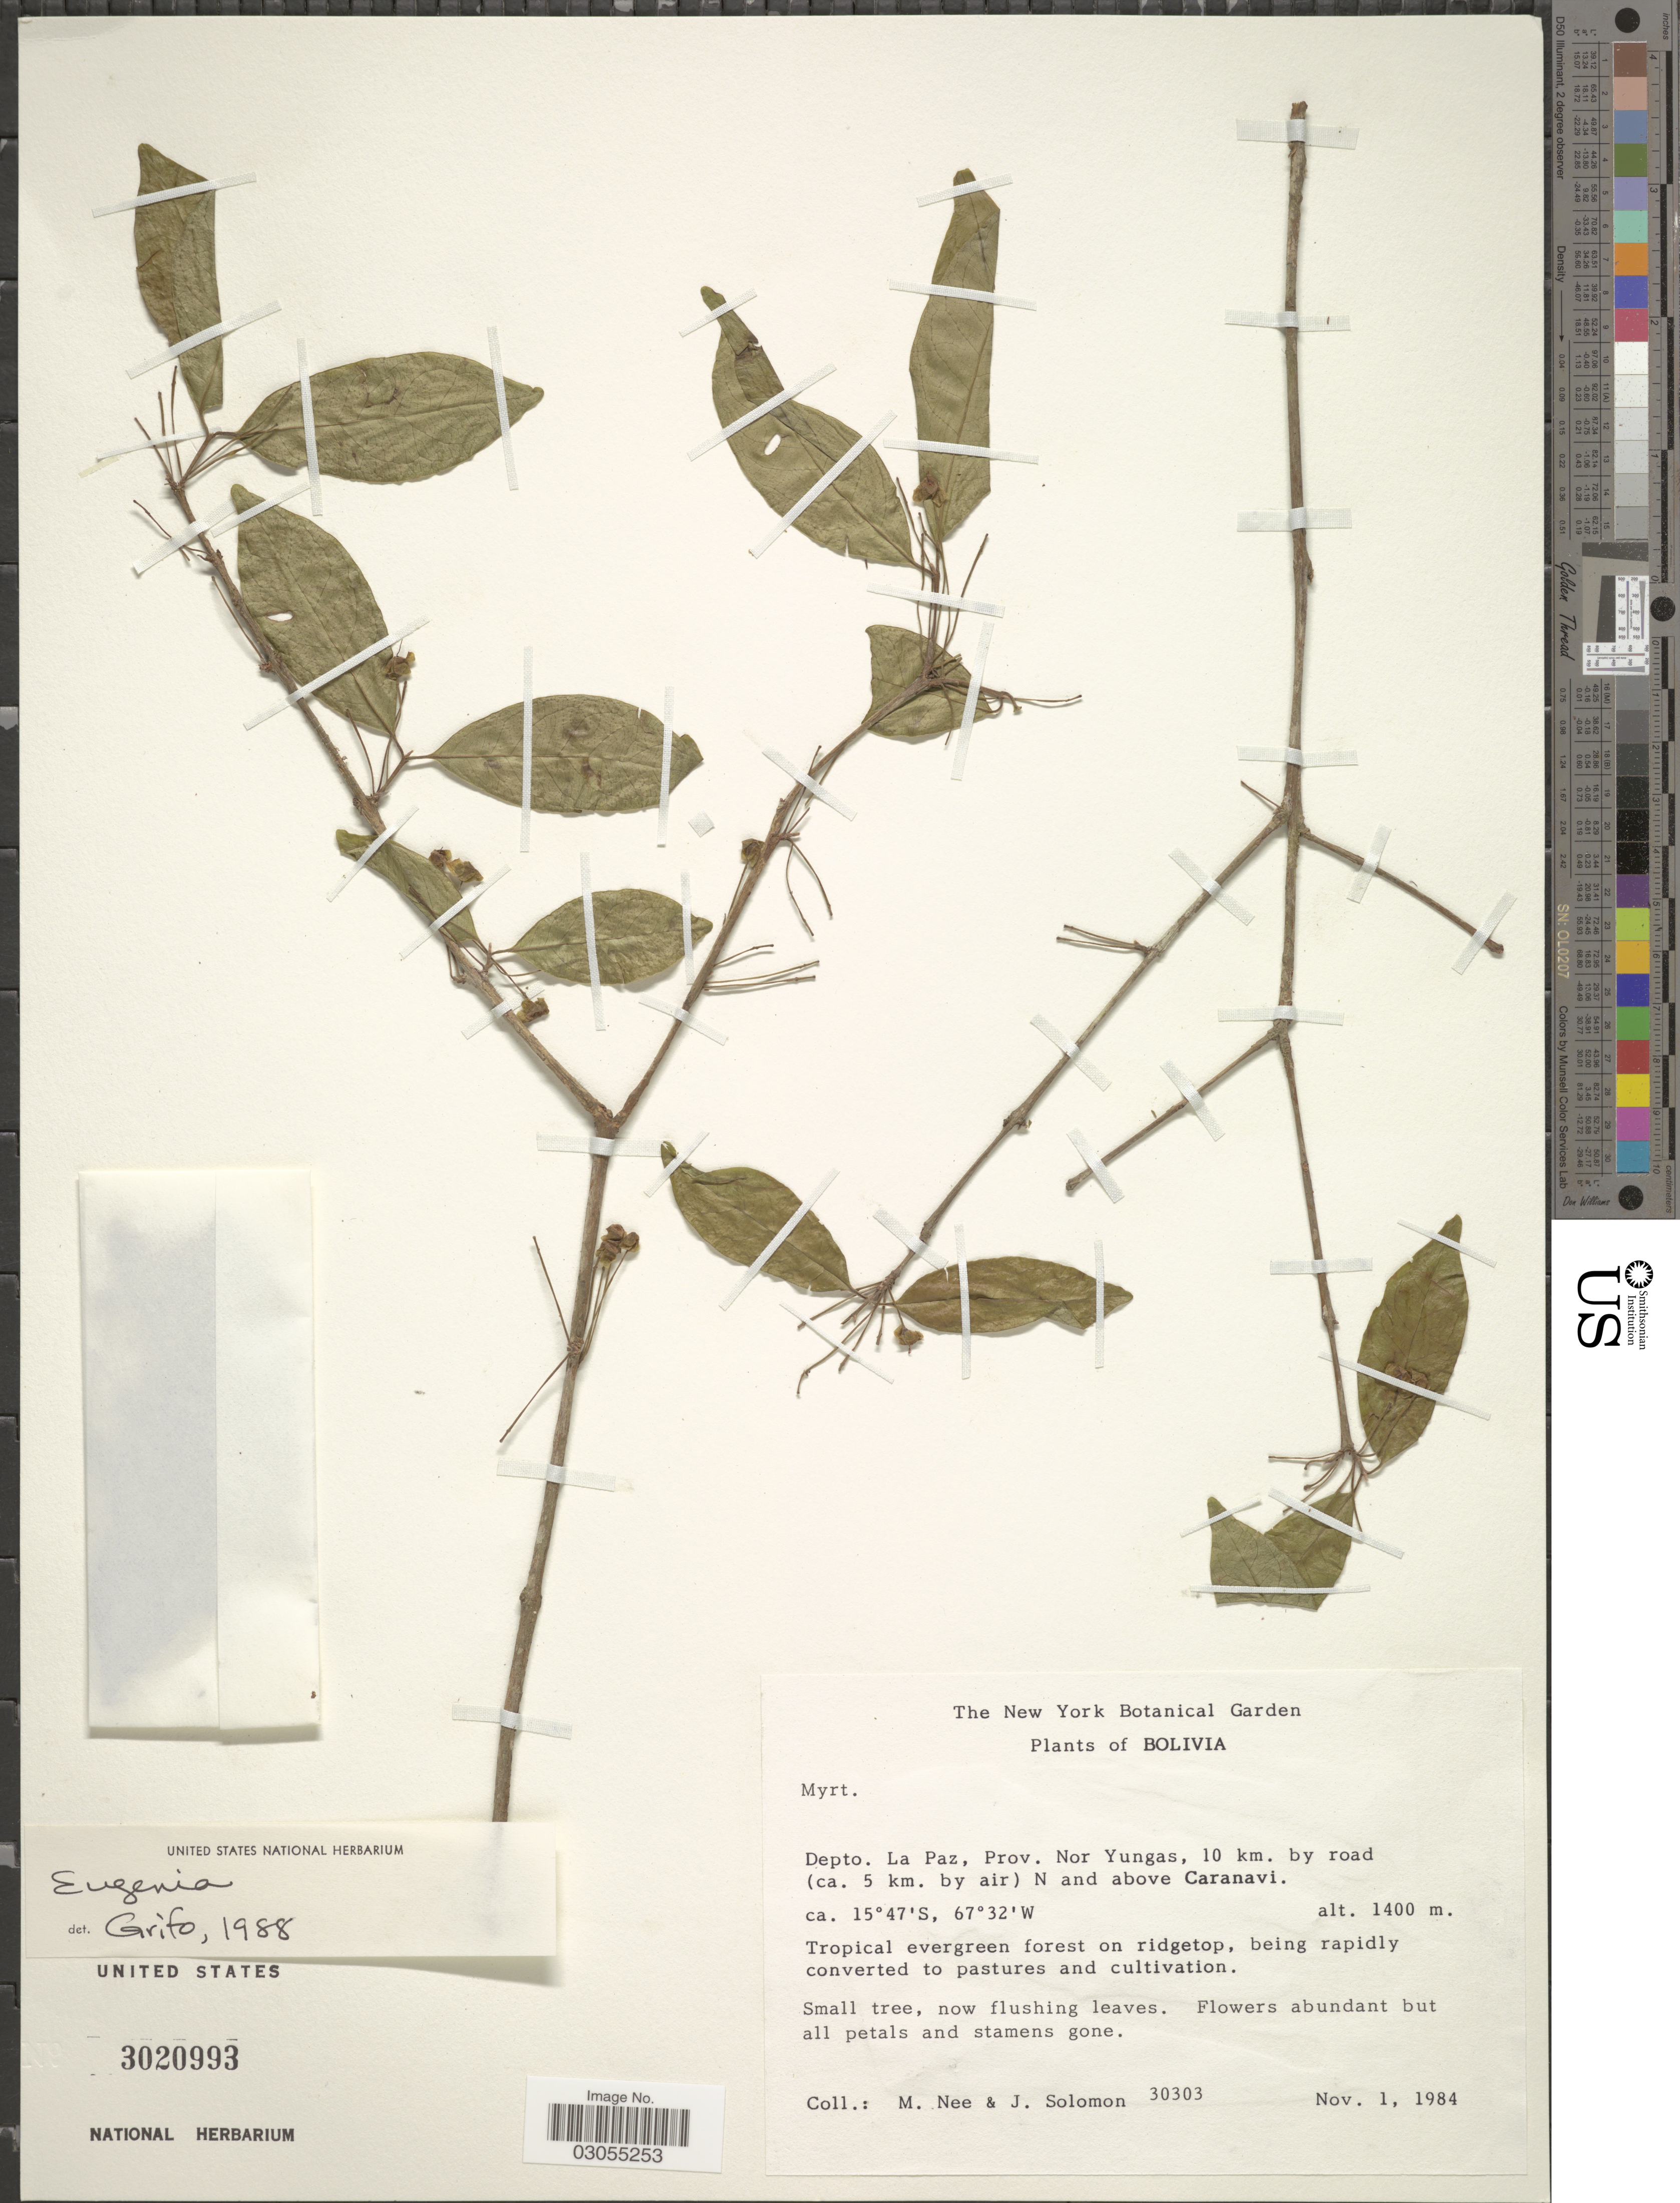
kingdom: Plantae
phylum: Tracheophyta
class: Magnoliopsida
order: Myrtales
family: Myrtaceae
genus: Eugenia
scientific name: Eugenia sp.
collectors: M. Nee & J. Solomon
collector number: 30303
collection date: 1984-11-01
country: Bolivia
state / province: La Paz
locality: Depto. La Paz, Prov. Nor Yungas, 10 km. by road (ca. 5 km. by air) N and above Caranavi.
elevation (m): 1400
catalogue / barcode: US 3020993